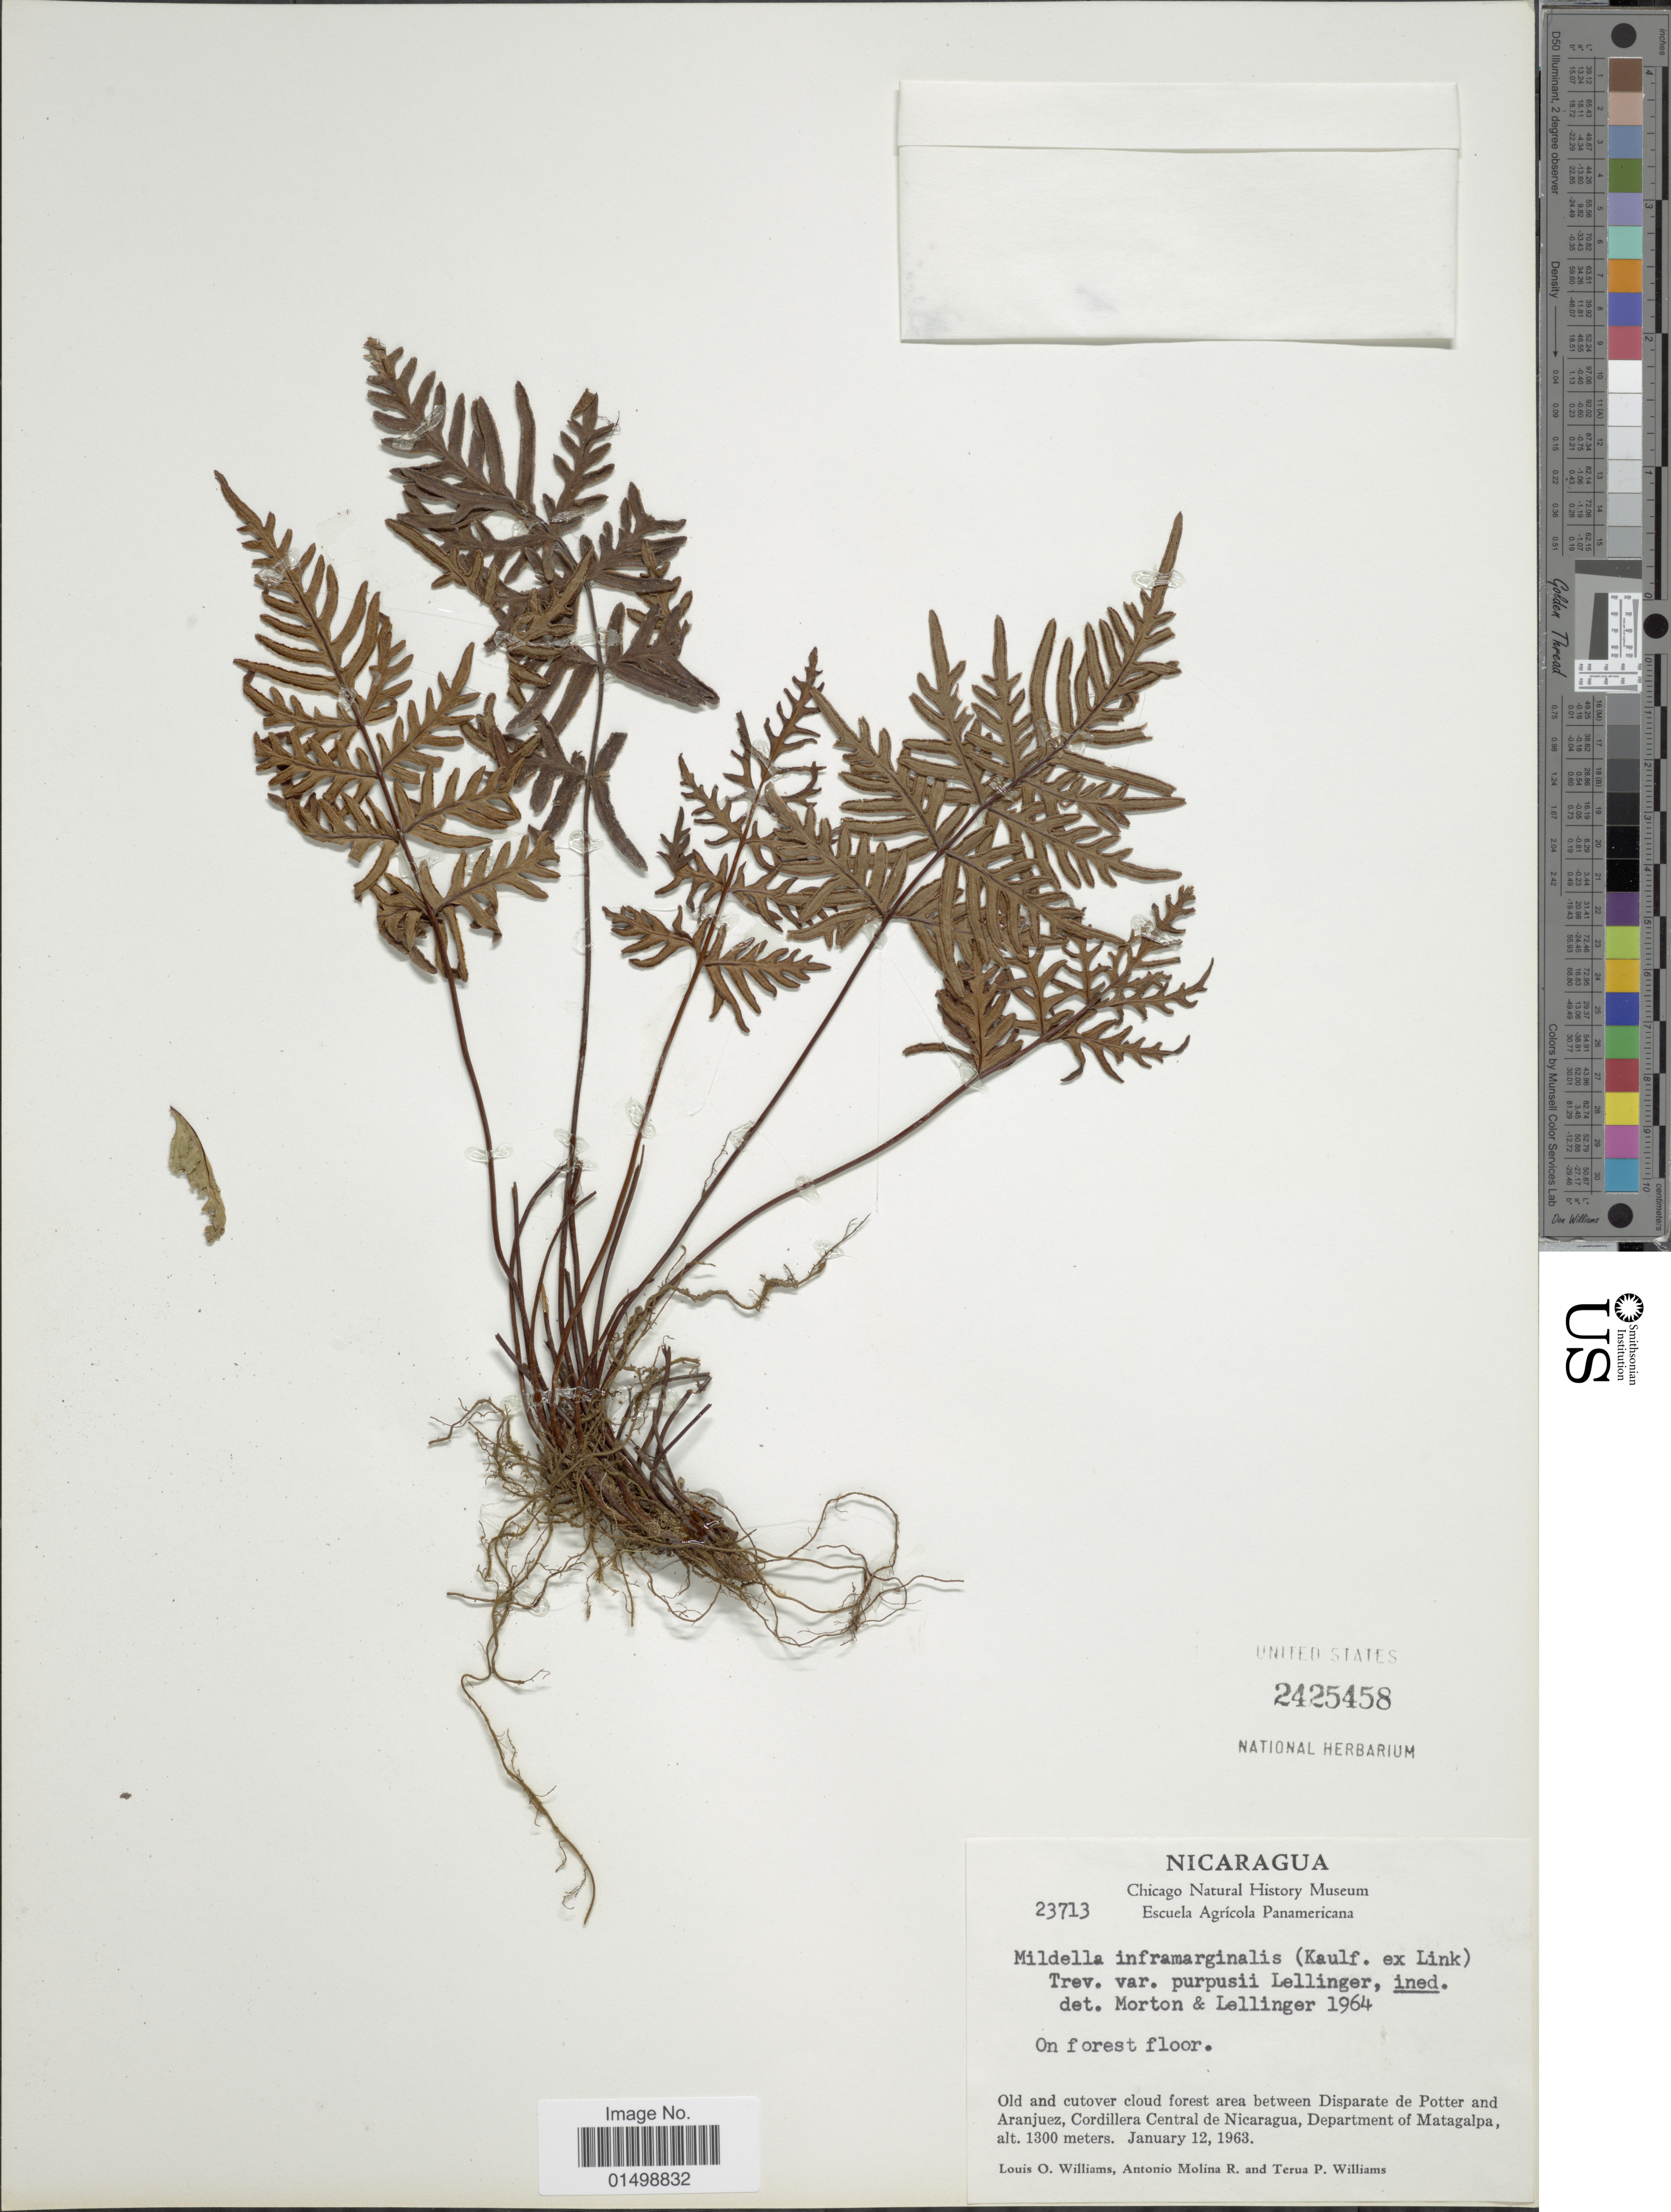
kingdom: Plantae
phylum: Tracheophyta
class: Polypodiopsida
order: Polypodiales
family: Pteridaceae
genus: Cheilanthes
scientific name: Cheilanthes intramarginalis var. intramarginalis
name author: (Kaulf.) Hook.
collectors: L. O. Williams, A. R. Molina & T. P. Williams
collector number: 23713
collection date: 1963-01-12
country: Nicaragua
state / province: Matagalpa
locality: Old and cutover cloud forest area between Disparate de Potter and Aranjuez, Cordillera Central de Nicaragua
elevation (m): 1300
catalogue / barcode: US 2425458